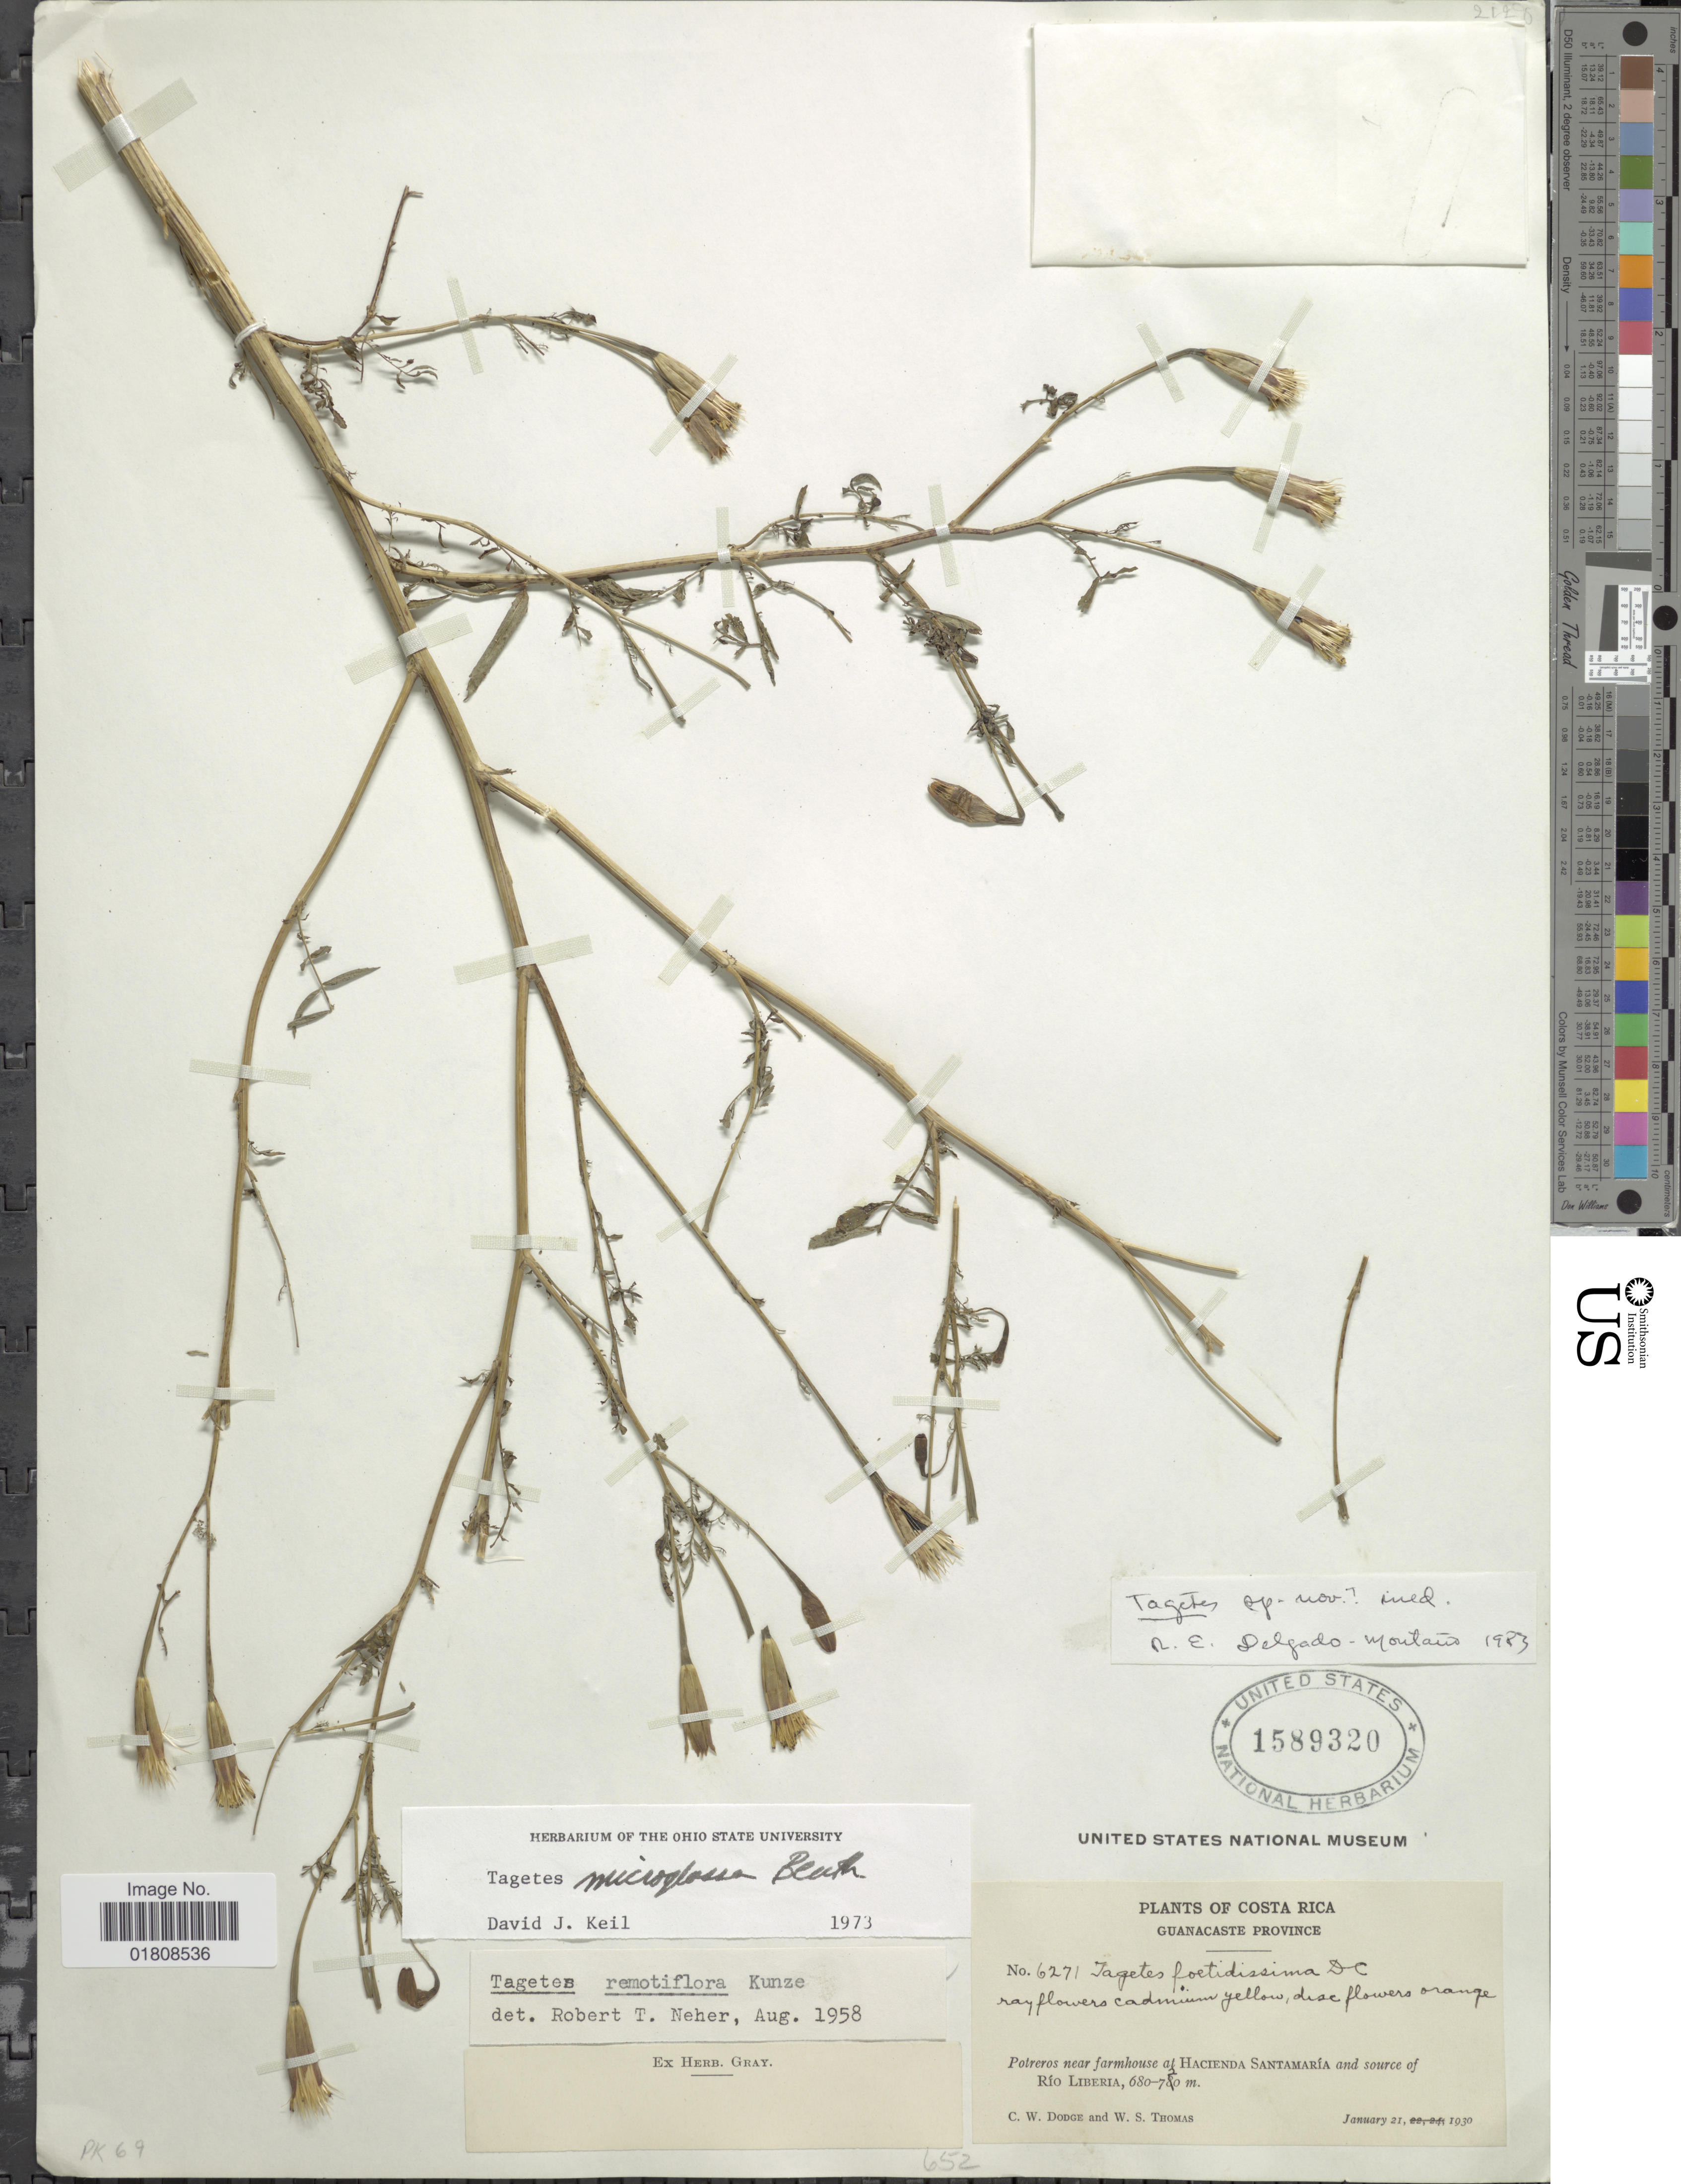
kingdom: Plantae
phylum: Tracheophyta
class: Magnoliopsida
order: Asterales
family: Asteraceae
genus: Tagetes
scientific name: Tagetes sp.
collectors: C. Dodge & W. S. Thomas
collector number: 6271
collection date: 1930-01-21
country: Costa Rica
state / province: Guanacaste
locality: Potreros near farmhouse of Hacienda Sanrtamaria and source of Rio Liberia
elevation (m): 680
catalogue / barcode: US 1589320